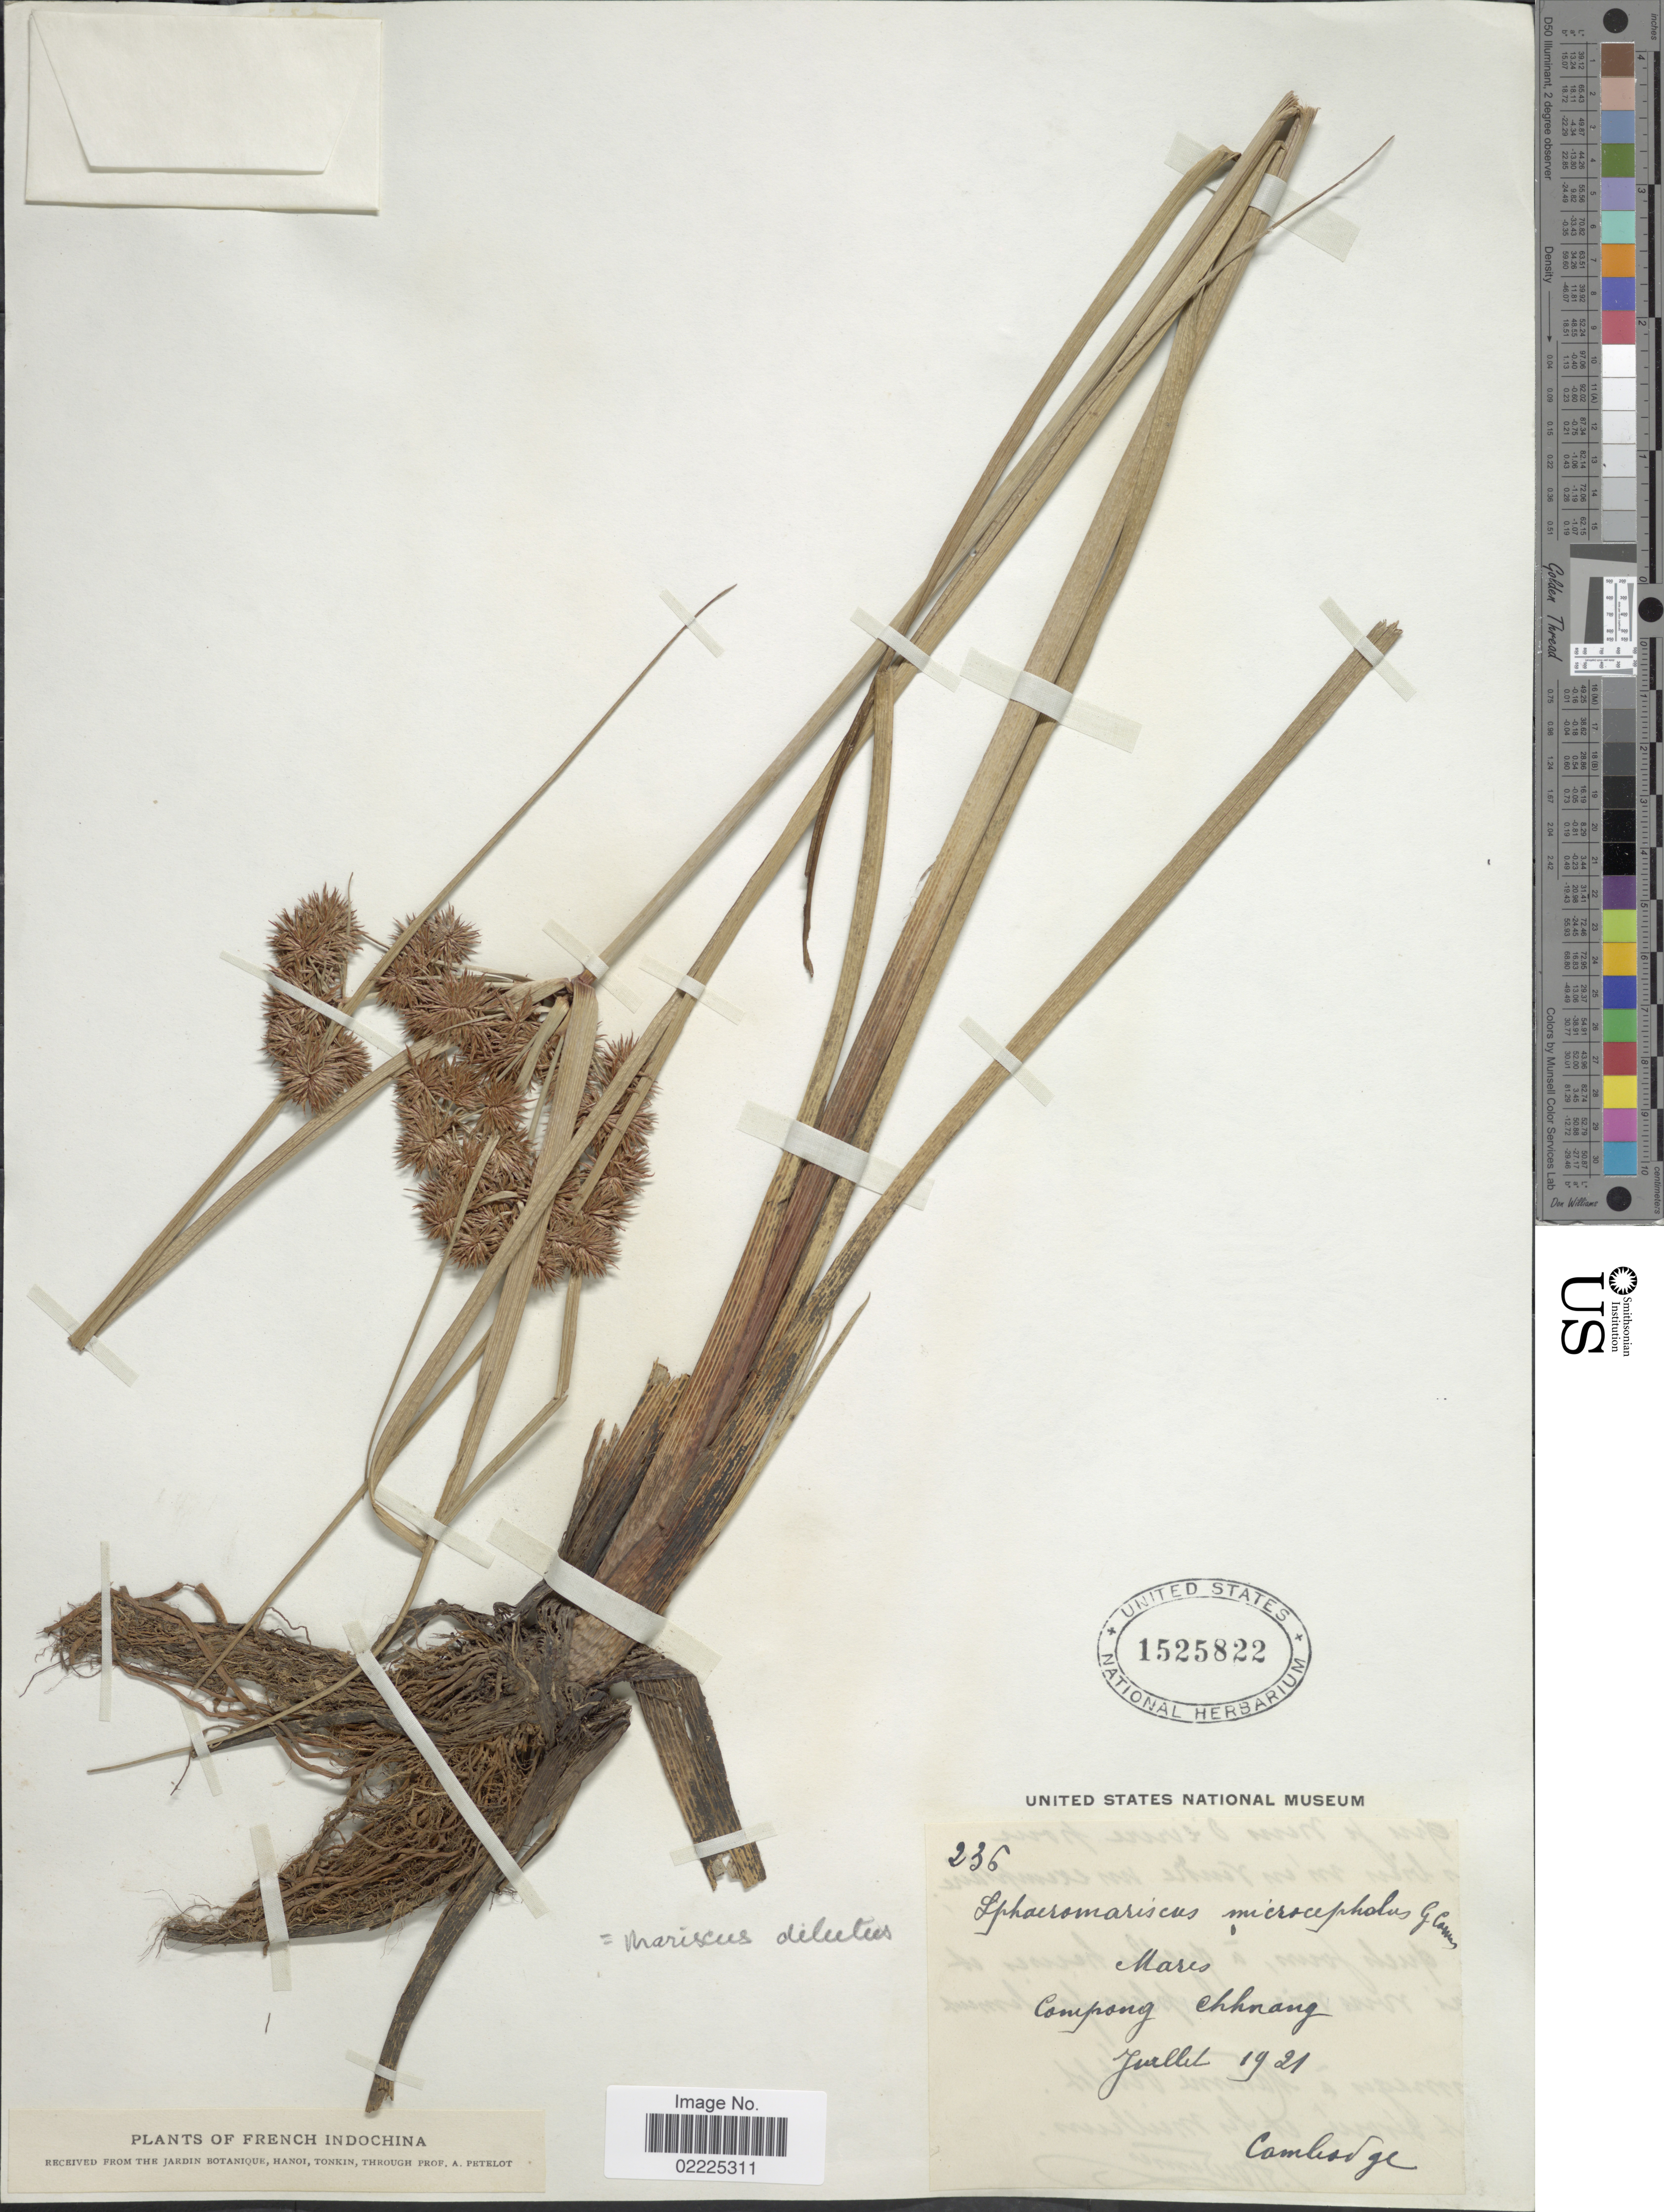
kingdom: Plantae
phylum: Tracheophyta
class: Liliopsida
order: Poales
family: Cyperaceae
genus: Cyperus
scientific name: Cyperus compactus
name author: Retz.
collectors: A. Petelot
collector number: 236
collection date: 1921-07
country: Cambodia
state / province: Kampong Chhnang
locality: Kampong Chhnang, Cambodge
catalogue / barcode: US 1525822